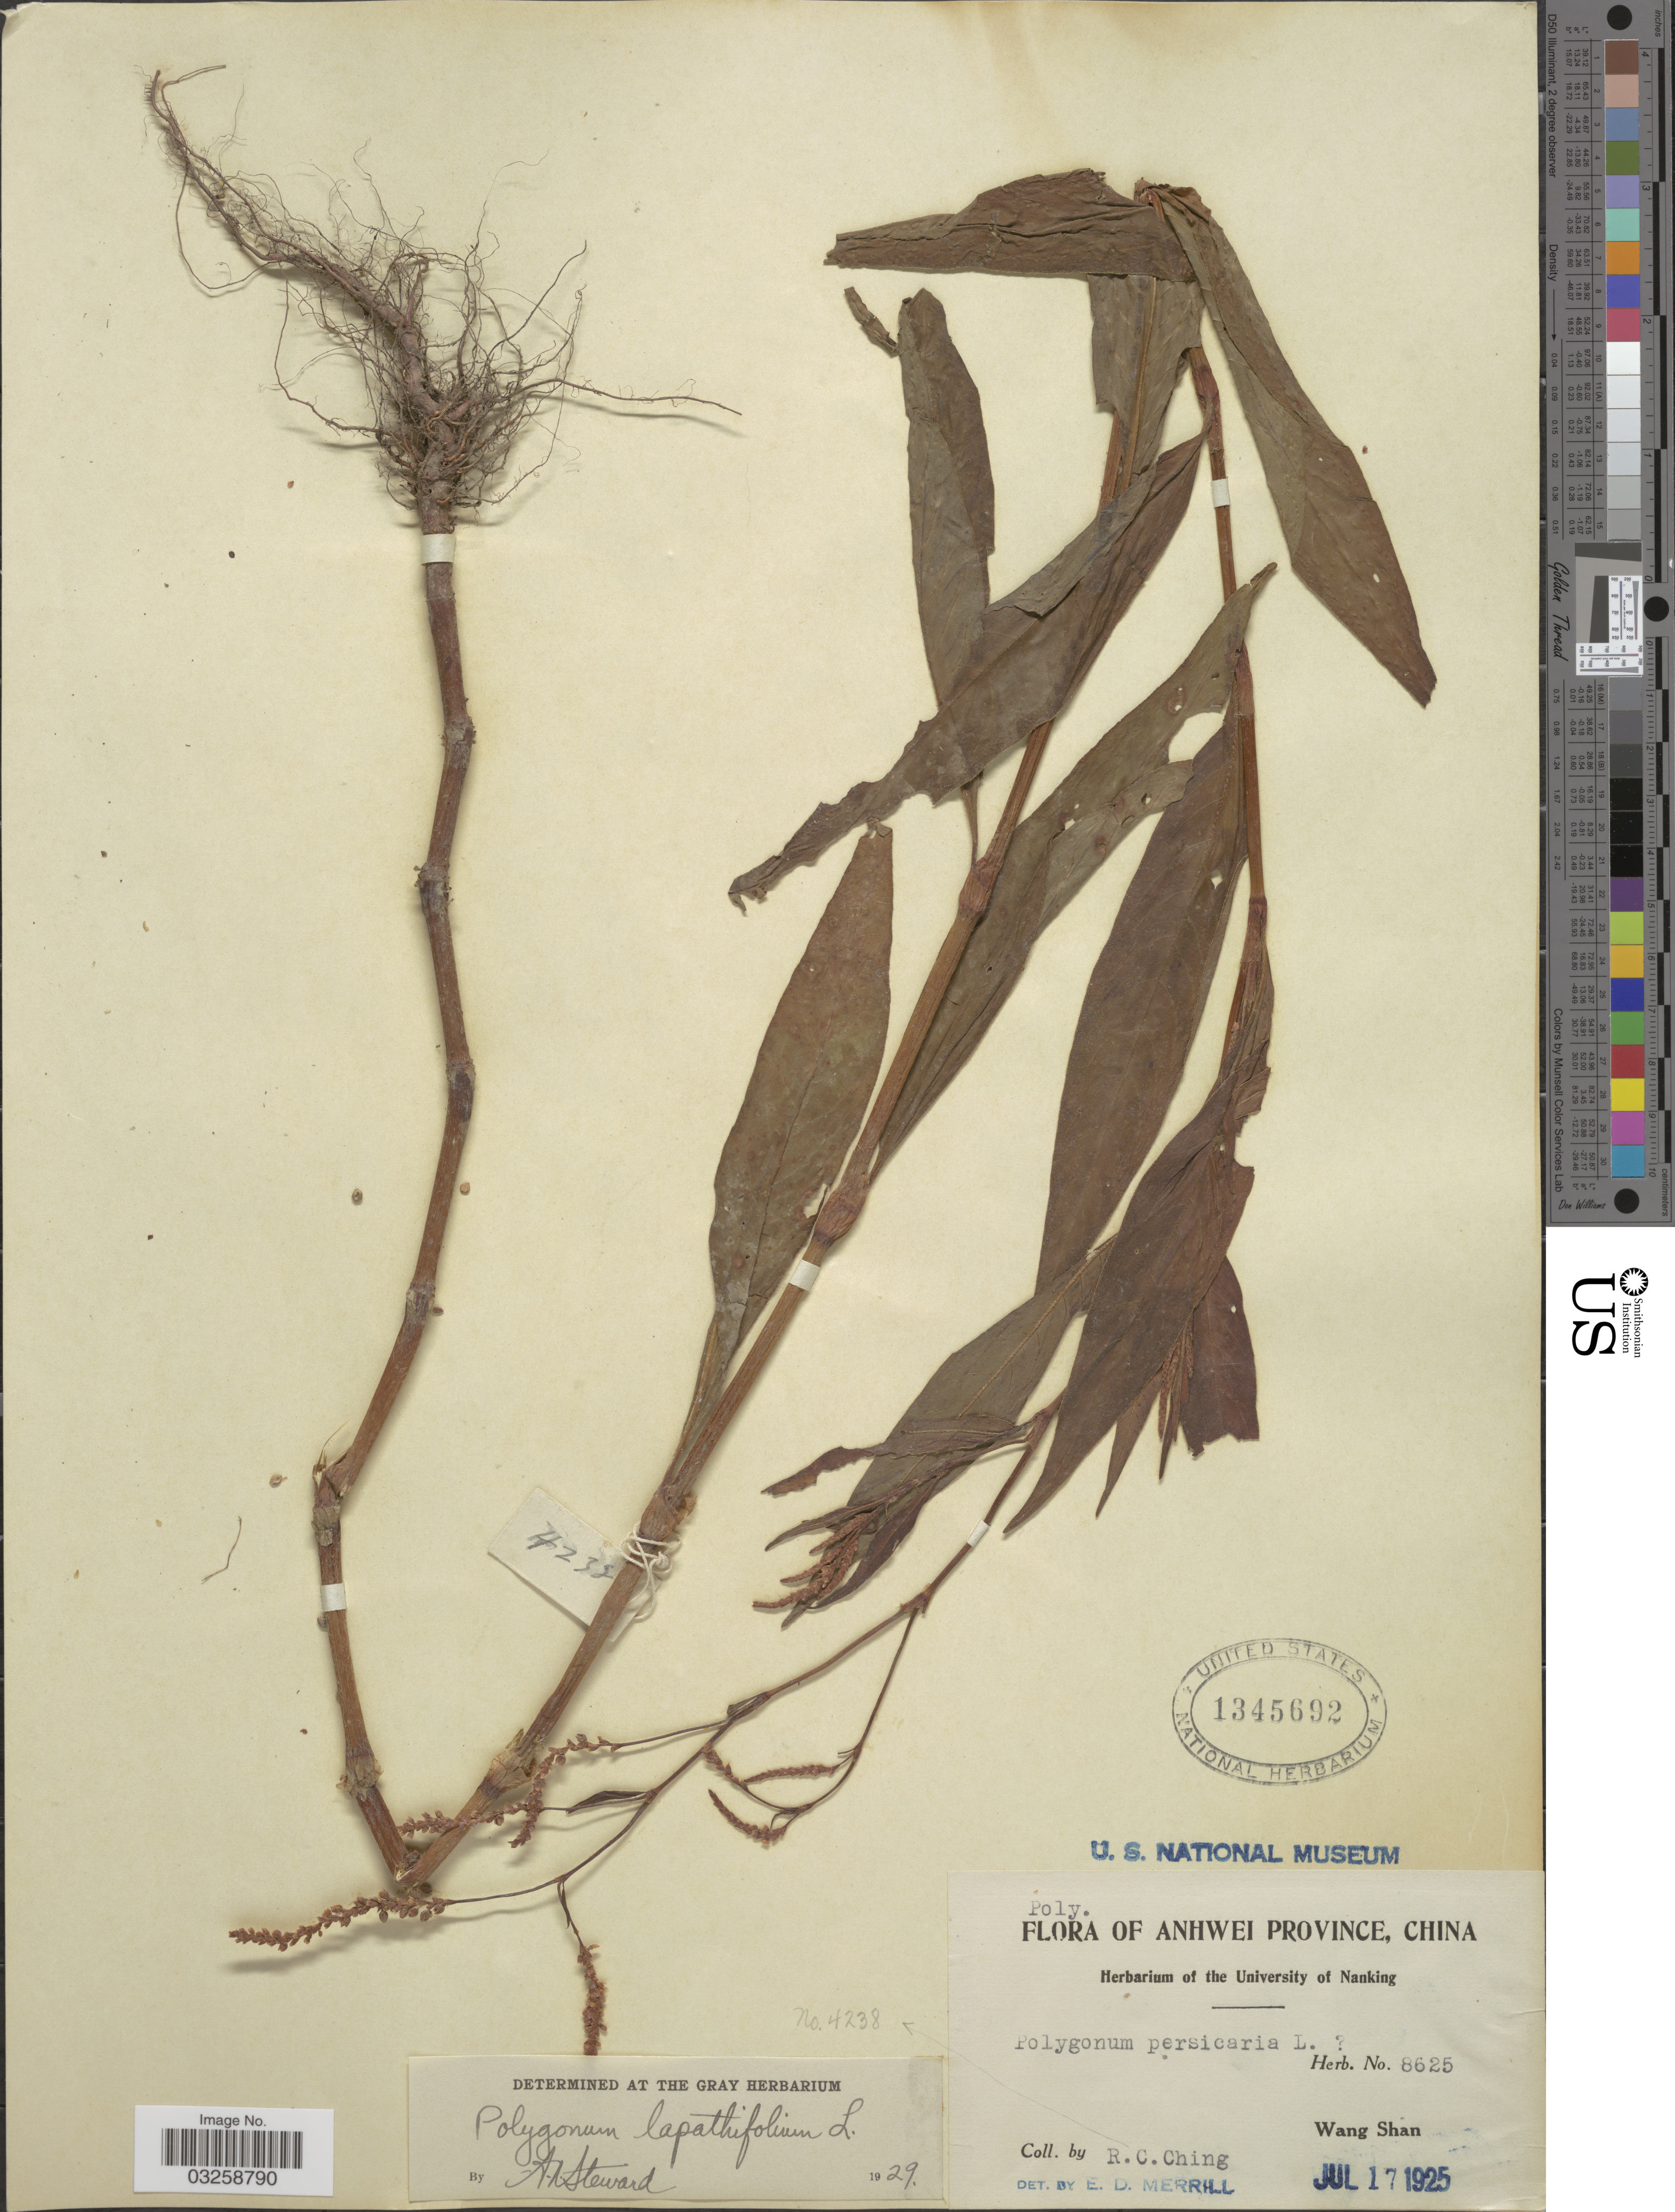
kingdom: Plantae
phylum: Tracheophyta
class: Magnoliopsida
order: Caryophyllales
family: Polygonaceae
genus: Polygonum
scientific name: Polygonum lapathifolium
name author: L.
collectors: R. C. Ching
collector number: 4238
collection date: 1925-07-17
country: China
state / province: Anhui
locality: Anhwei Province. Wang Shan.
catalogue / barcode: US 1345692